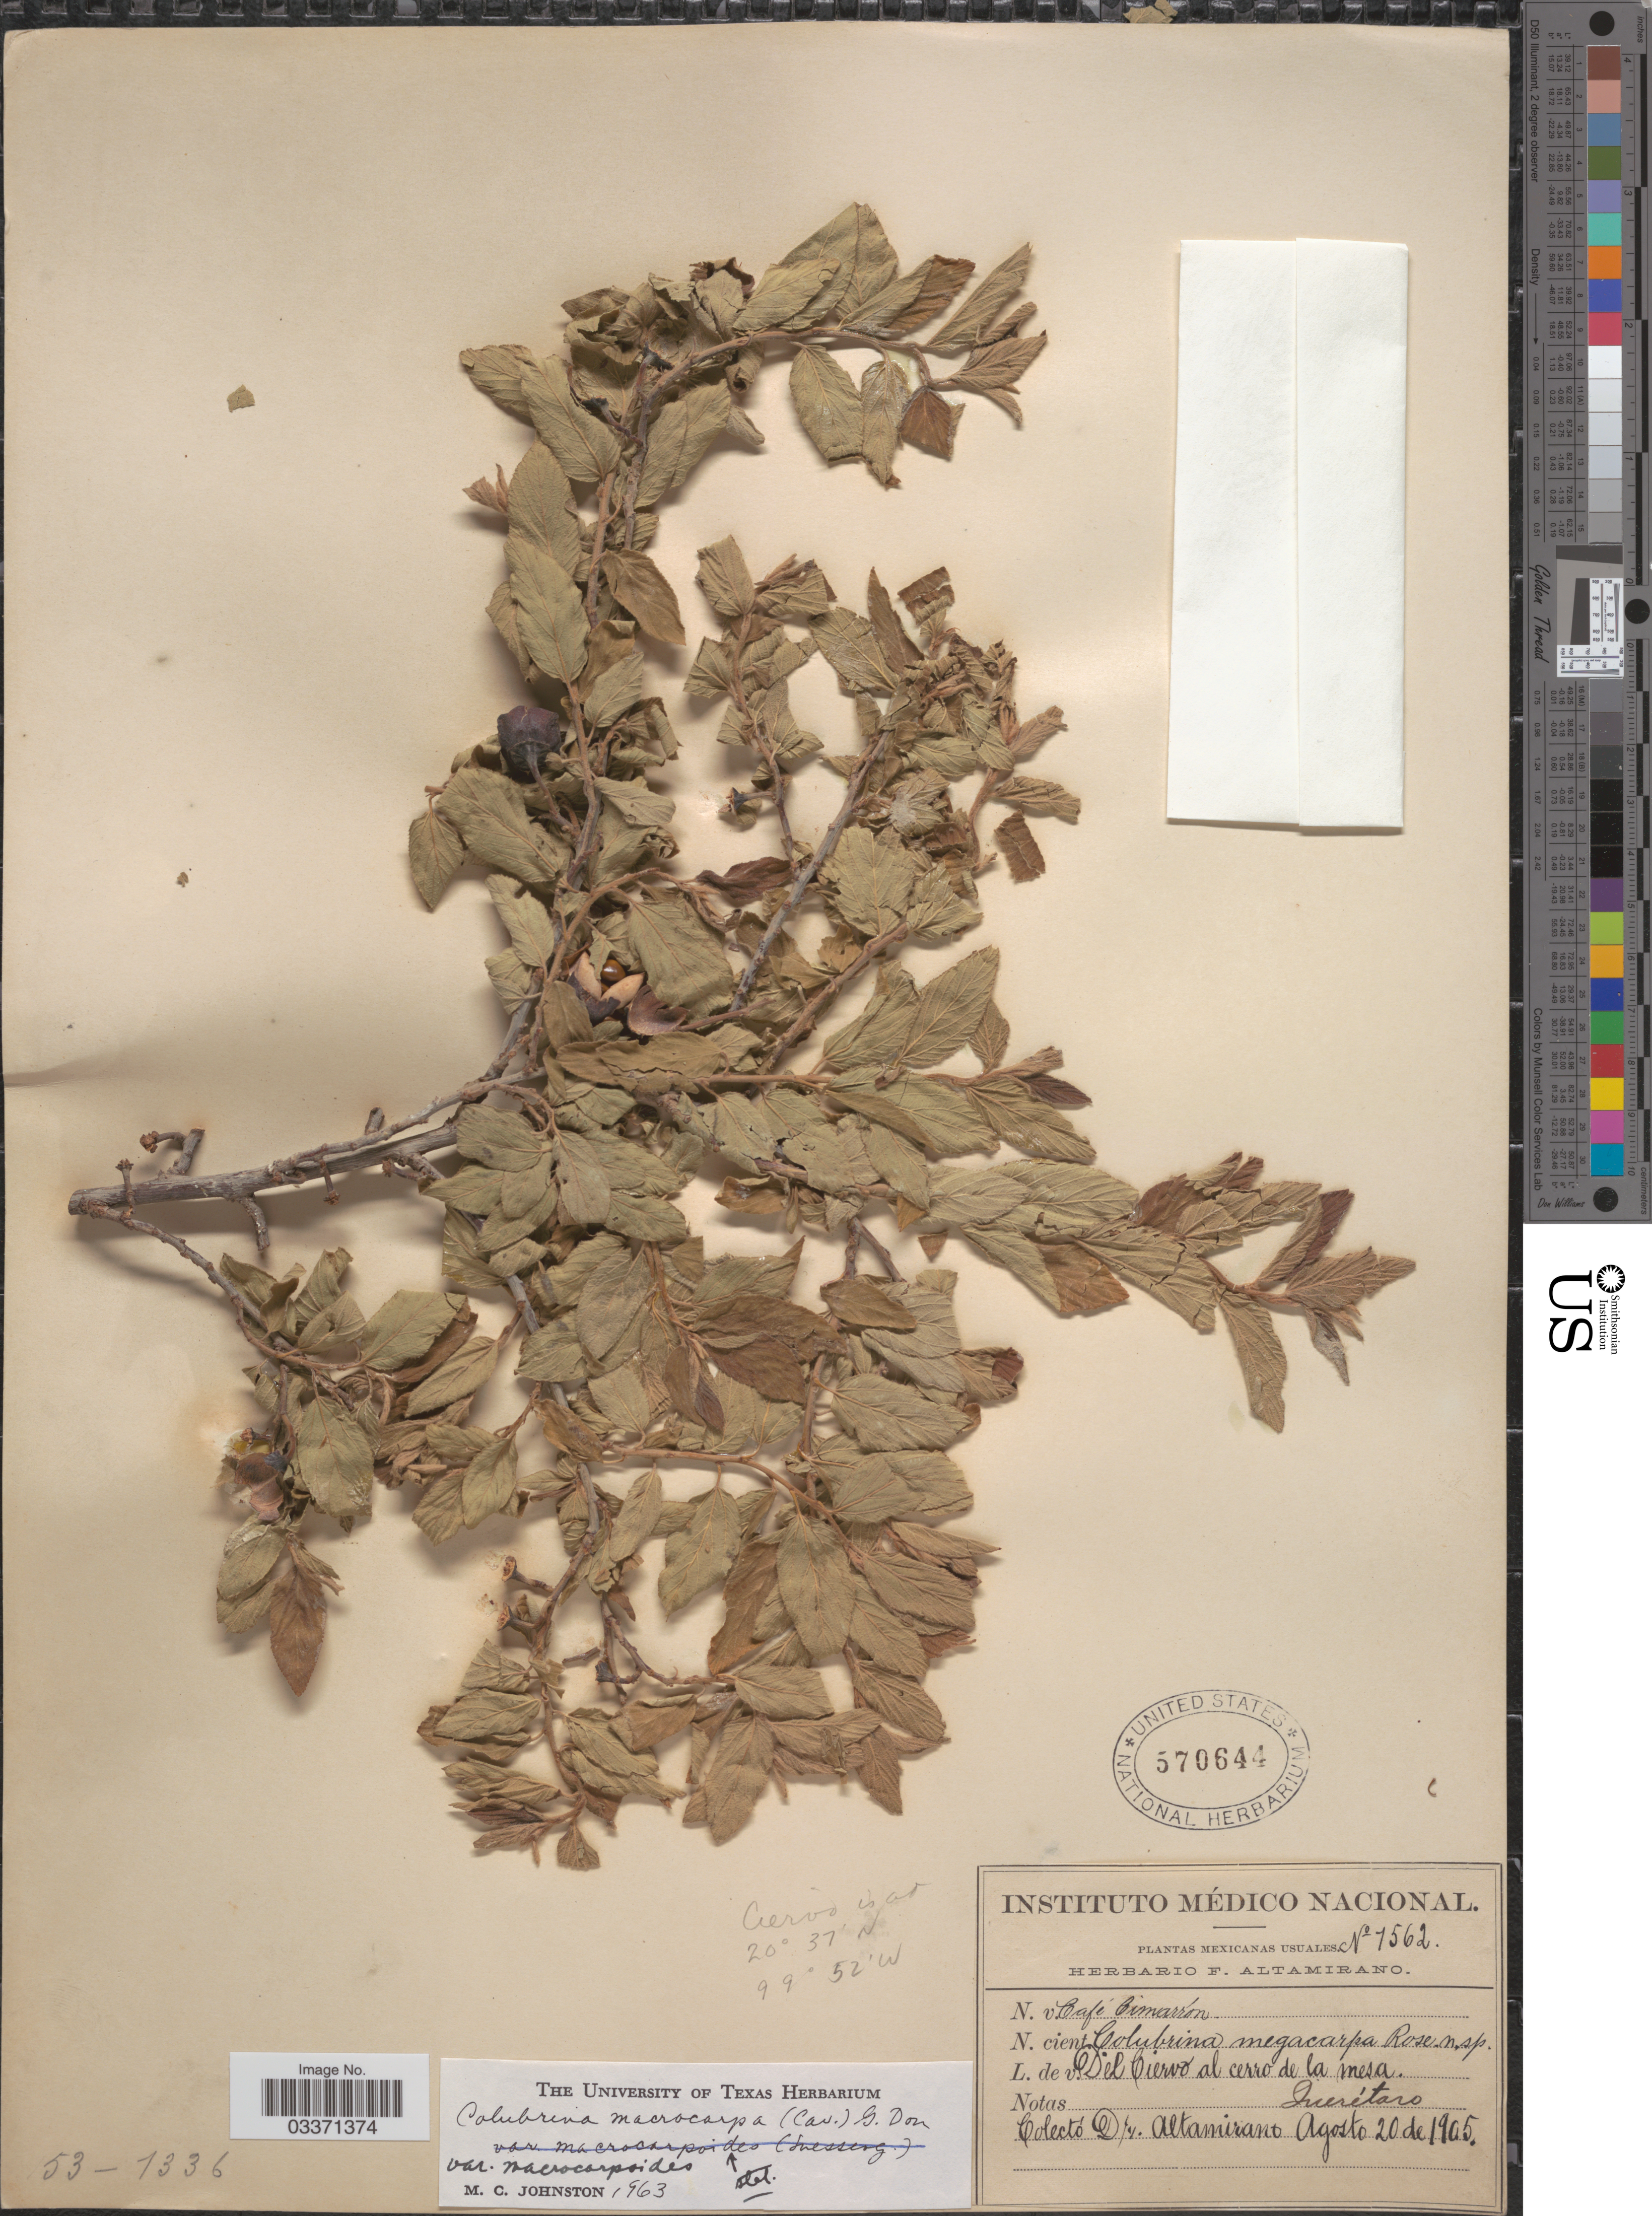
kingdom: Plantae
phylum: Tracheophyta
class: Magnoliopsida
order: Rosales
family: Rhamnaceae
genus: Colubrina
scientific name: Colubrina macrocarpa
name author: (Cav.) G. Don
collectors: F. Altamirano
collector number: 1562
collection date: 1905-08-20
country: Mexico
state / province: Querétaro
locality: Mexicanas Usuales. [unsure placement] Del Ciervo al cerro de la mesa. Ciervo. [unsure placement]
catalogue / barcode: US 570644